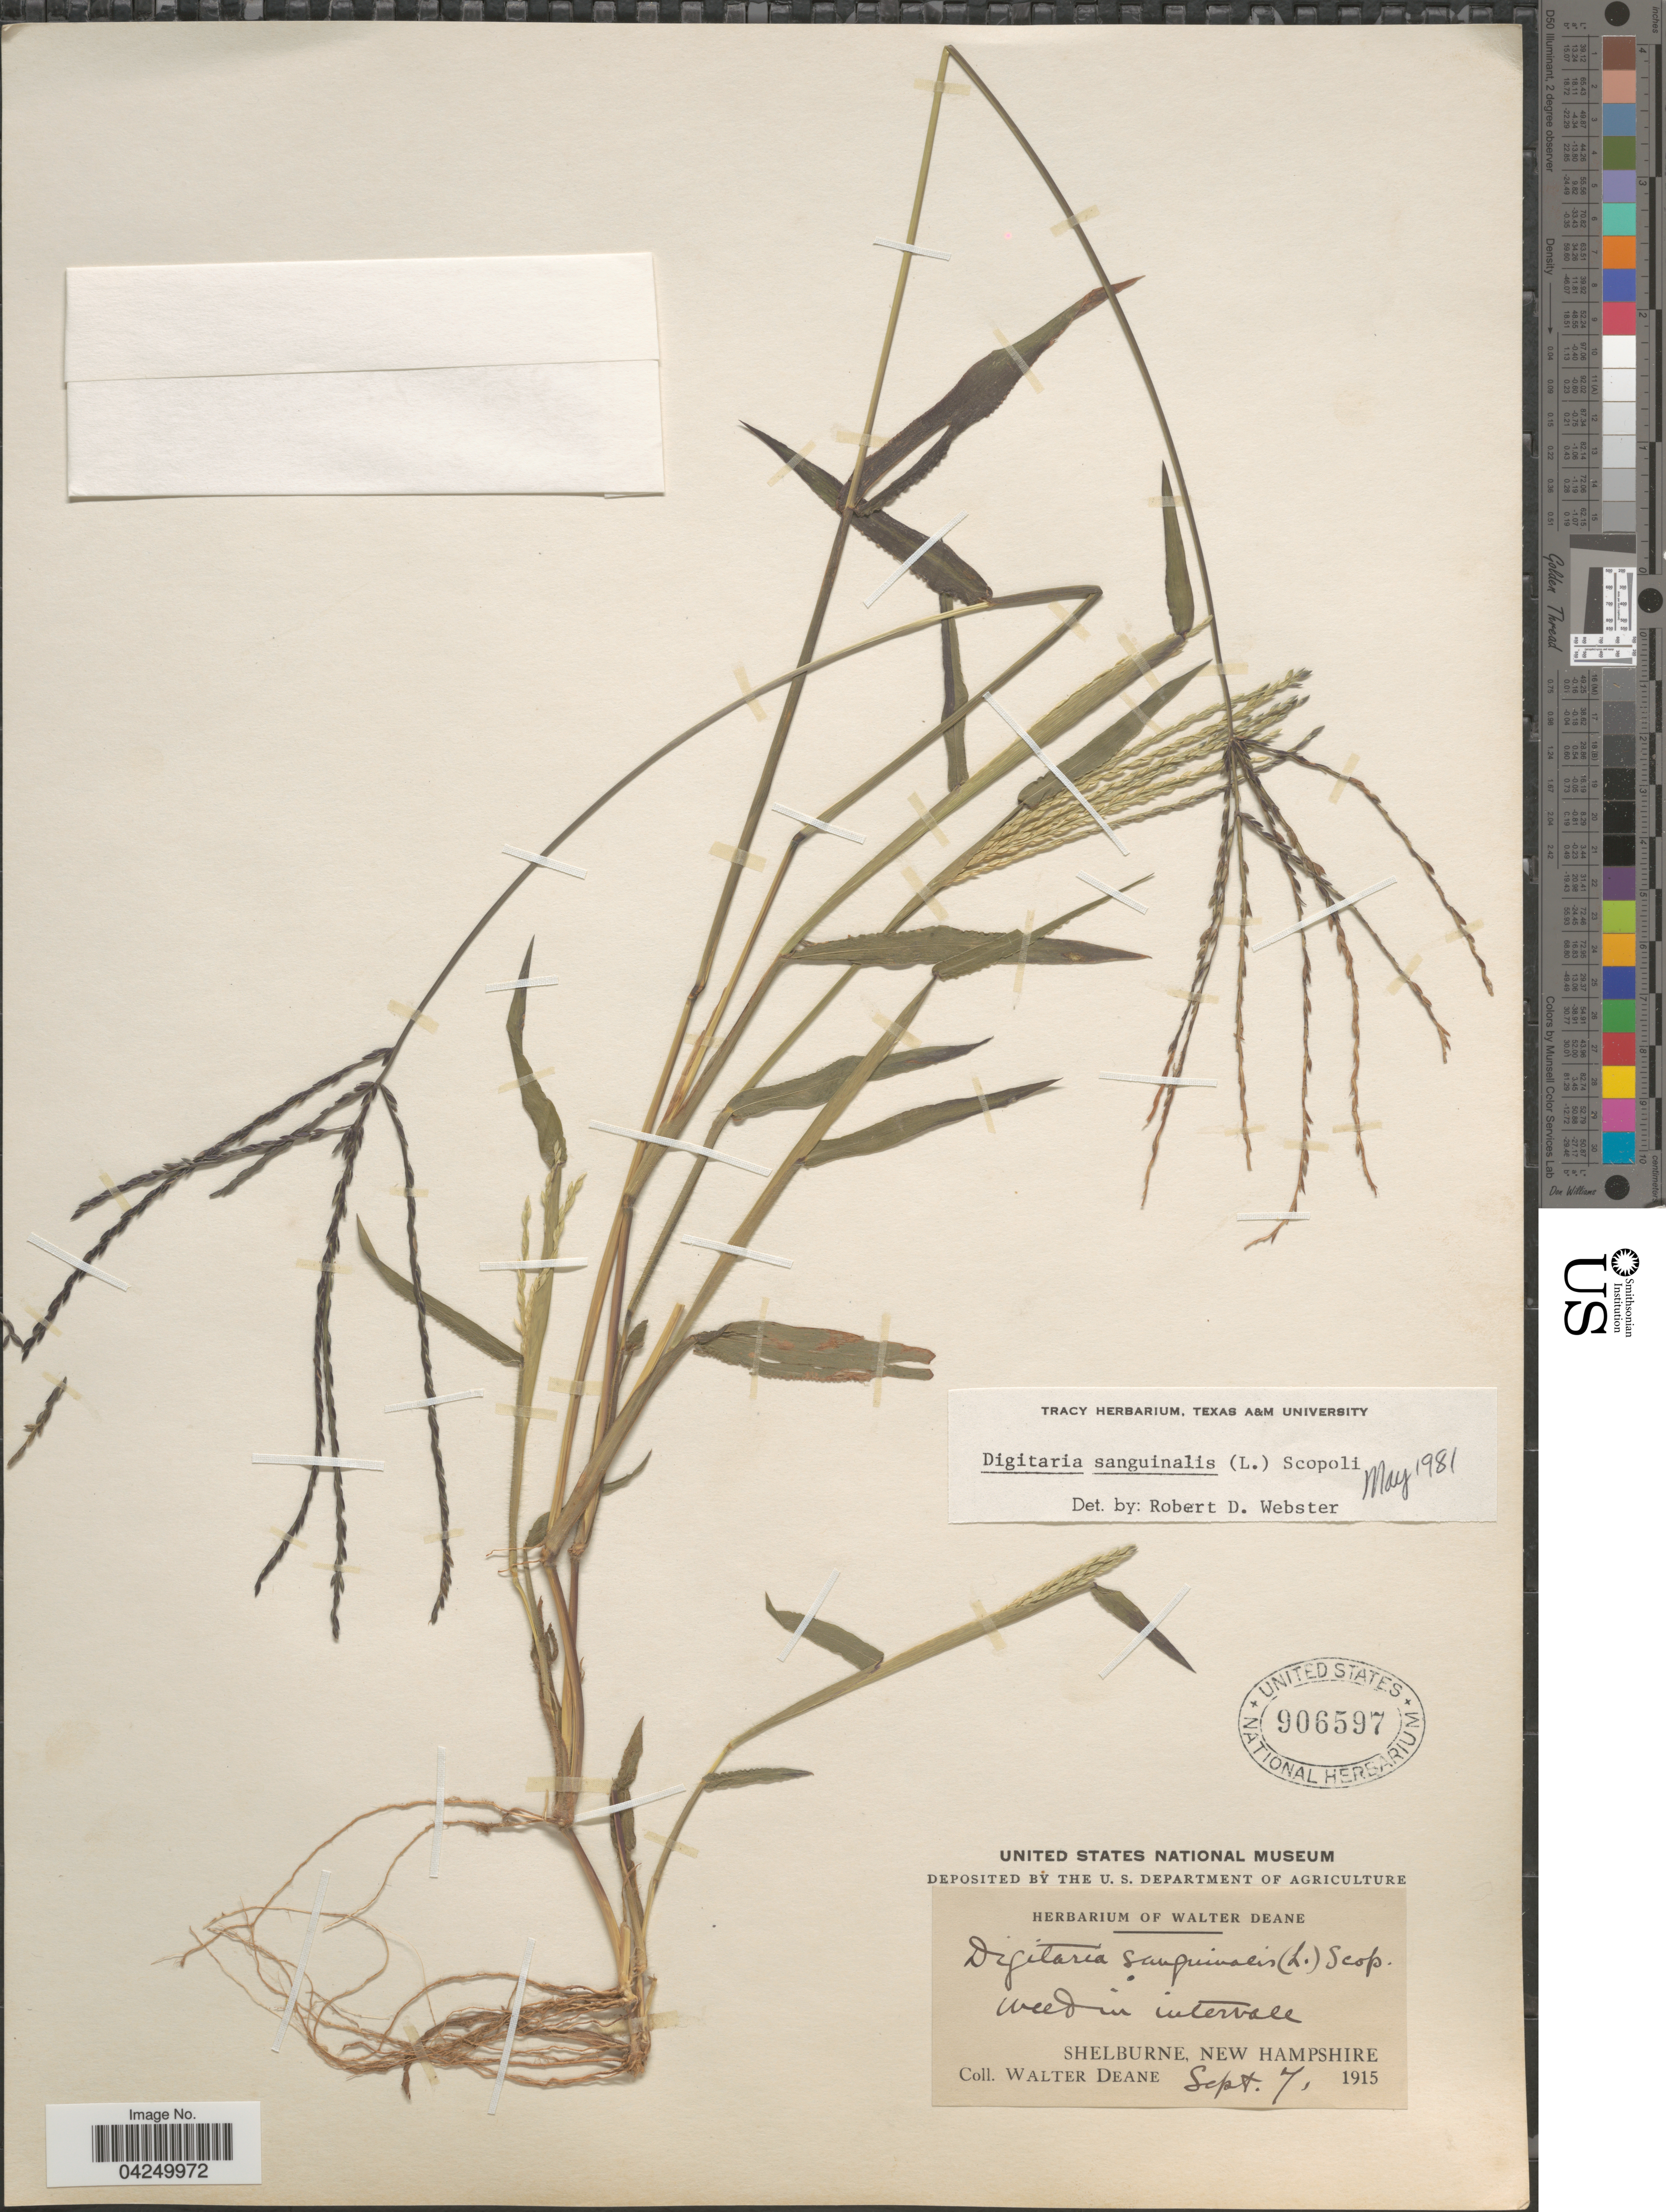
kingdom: Plantae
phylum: Tracheophyta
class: Liliopsida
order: Poales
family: Poaceae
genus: Digitaria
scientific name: Digitaria sanguinalis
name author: (L.) Scop.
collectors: W. Deane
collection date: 1915-09-07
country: United States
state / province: New Hampshire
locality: Shelburne.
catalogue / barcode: US 906597